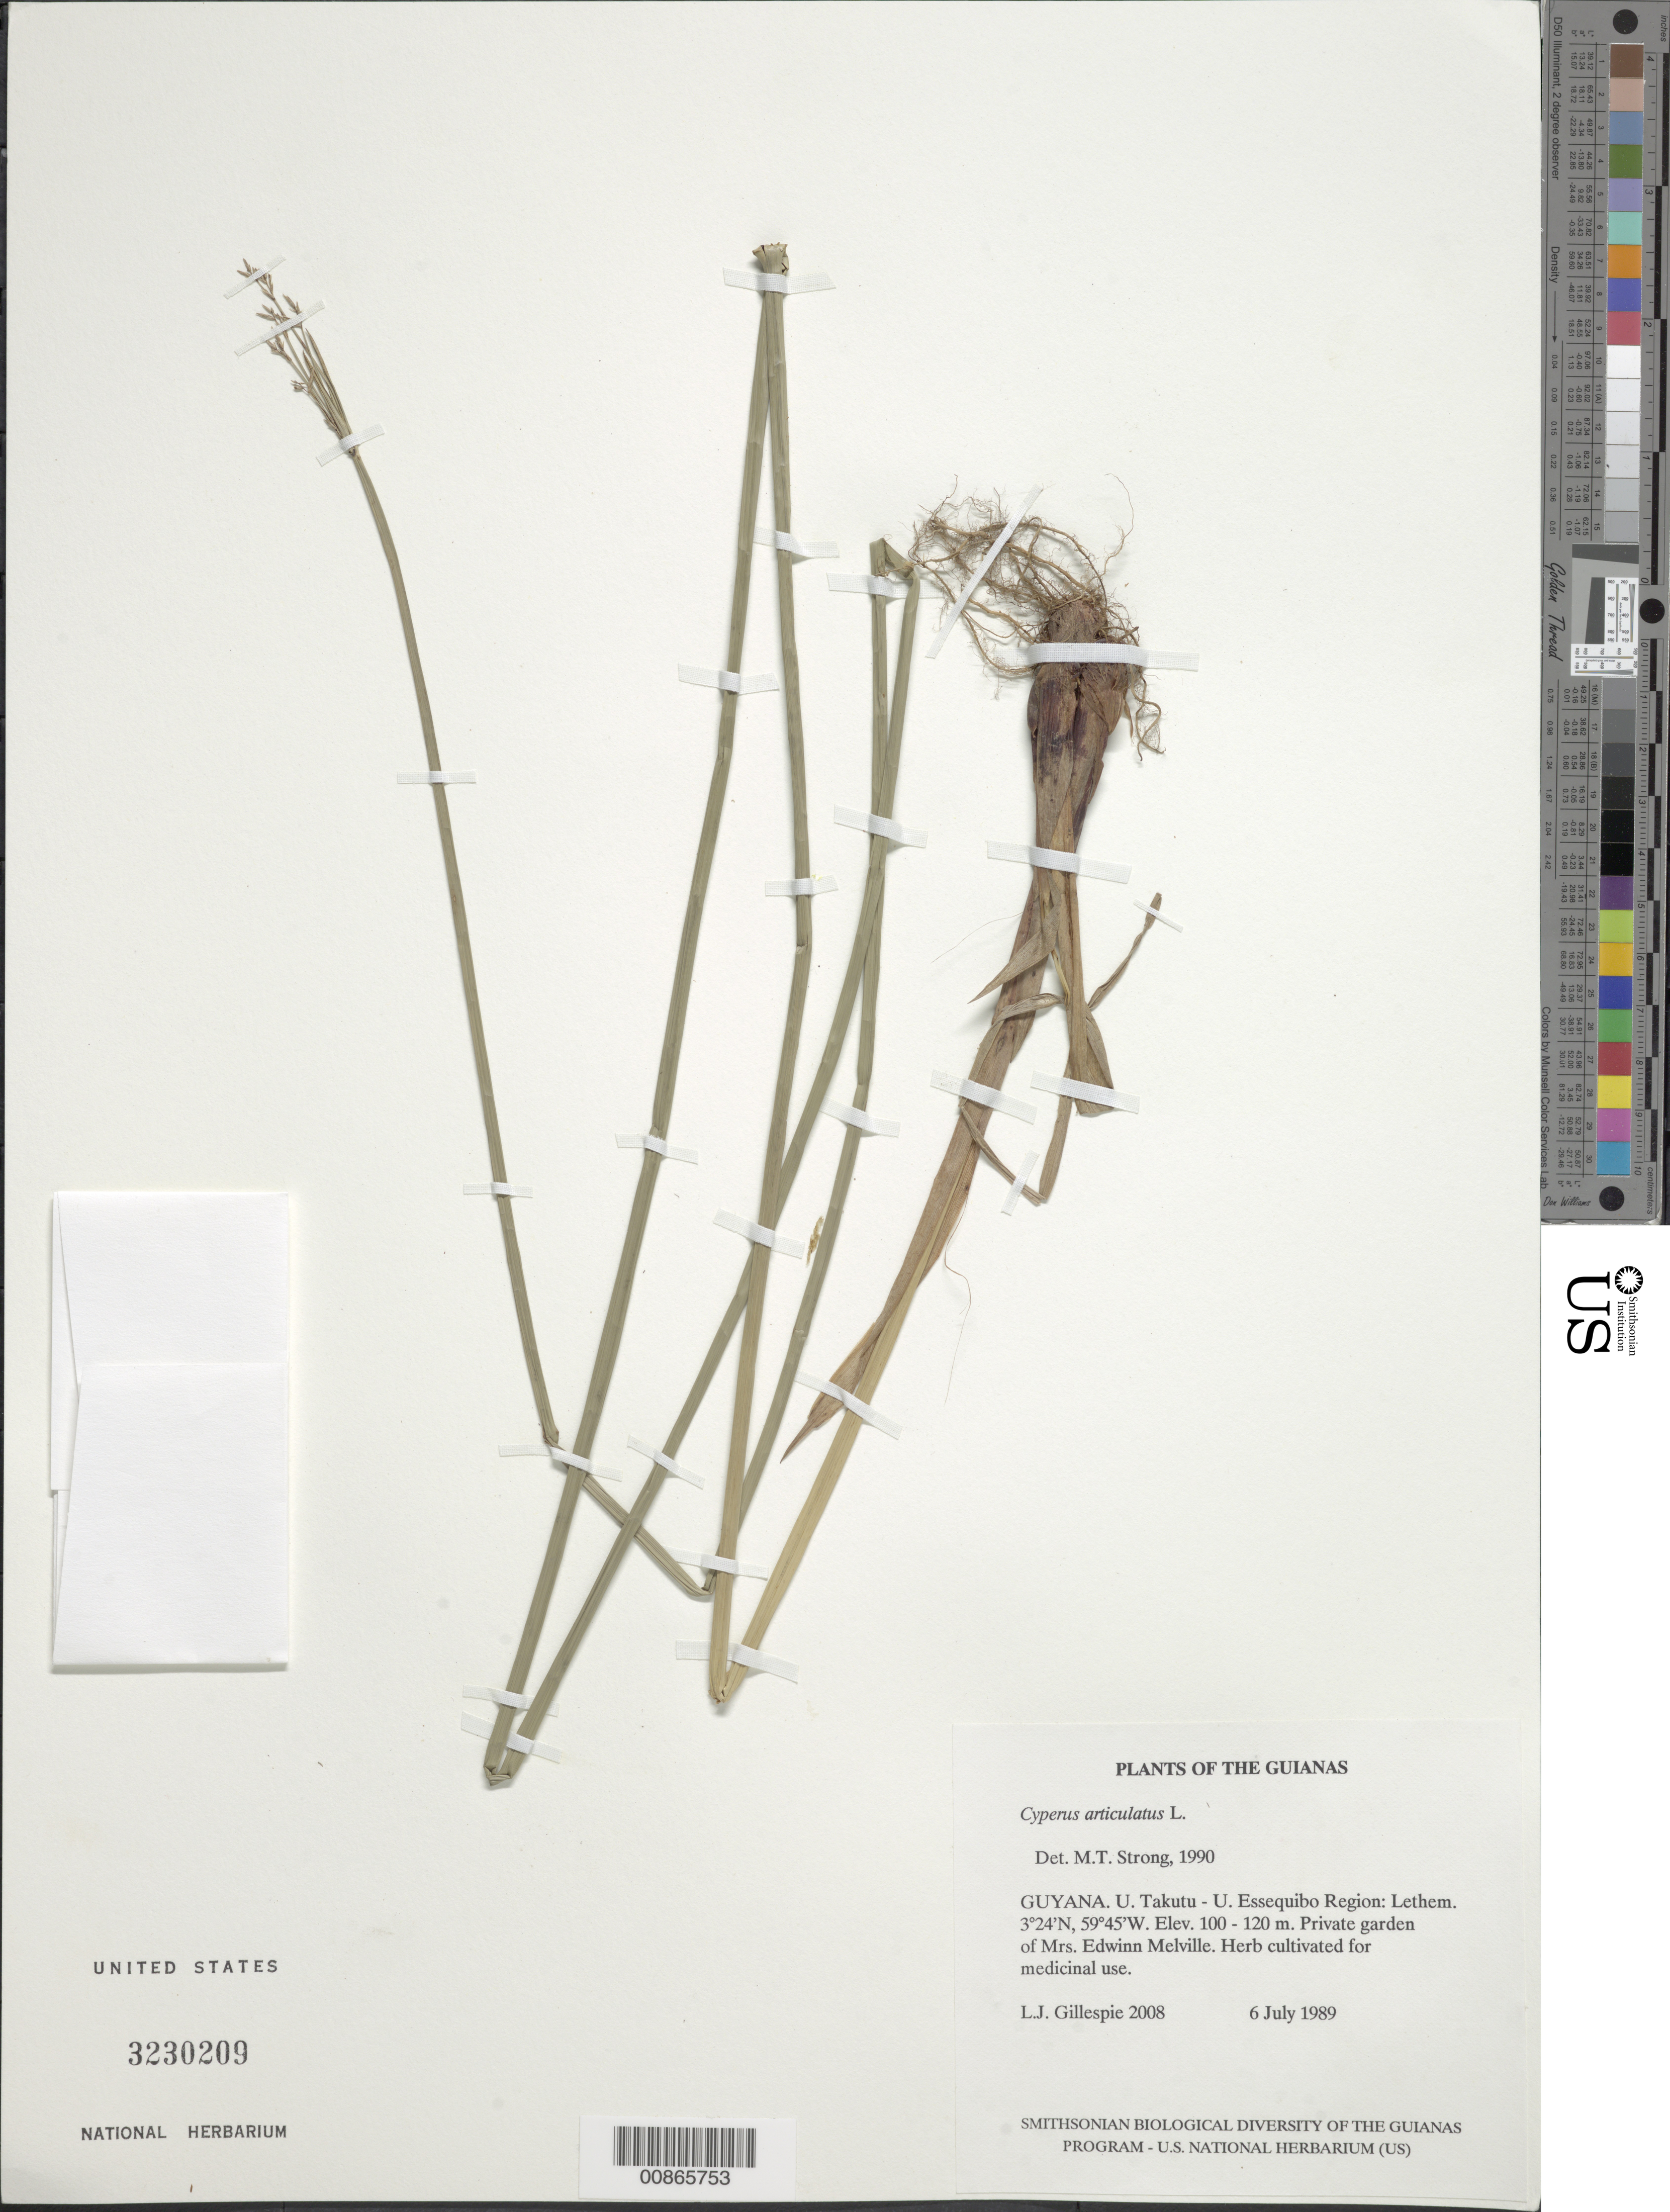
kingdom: Plantae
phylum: Tracheophyta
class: Liliopsida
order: Poales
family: Cyperaceae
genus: Cyperus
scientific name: Cyperus articulatus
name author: L.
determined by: Strong, M. T., (US), Smithsonian Institution - National Museum of Natural History (UNITED STATES)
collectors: L. J. Gillespie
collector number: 2008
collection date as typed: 6 July 1989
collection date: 1989-07-06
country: Guyana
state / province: U. Takutu-U. Essequibo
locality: Lethem; private garden of Mrs. Edwinn Melville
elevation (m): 100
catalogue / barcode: US 3230209